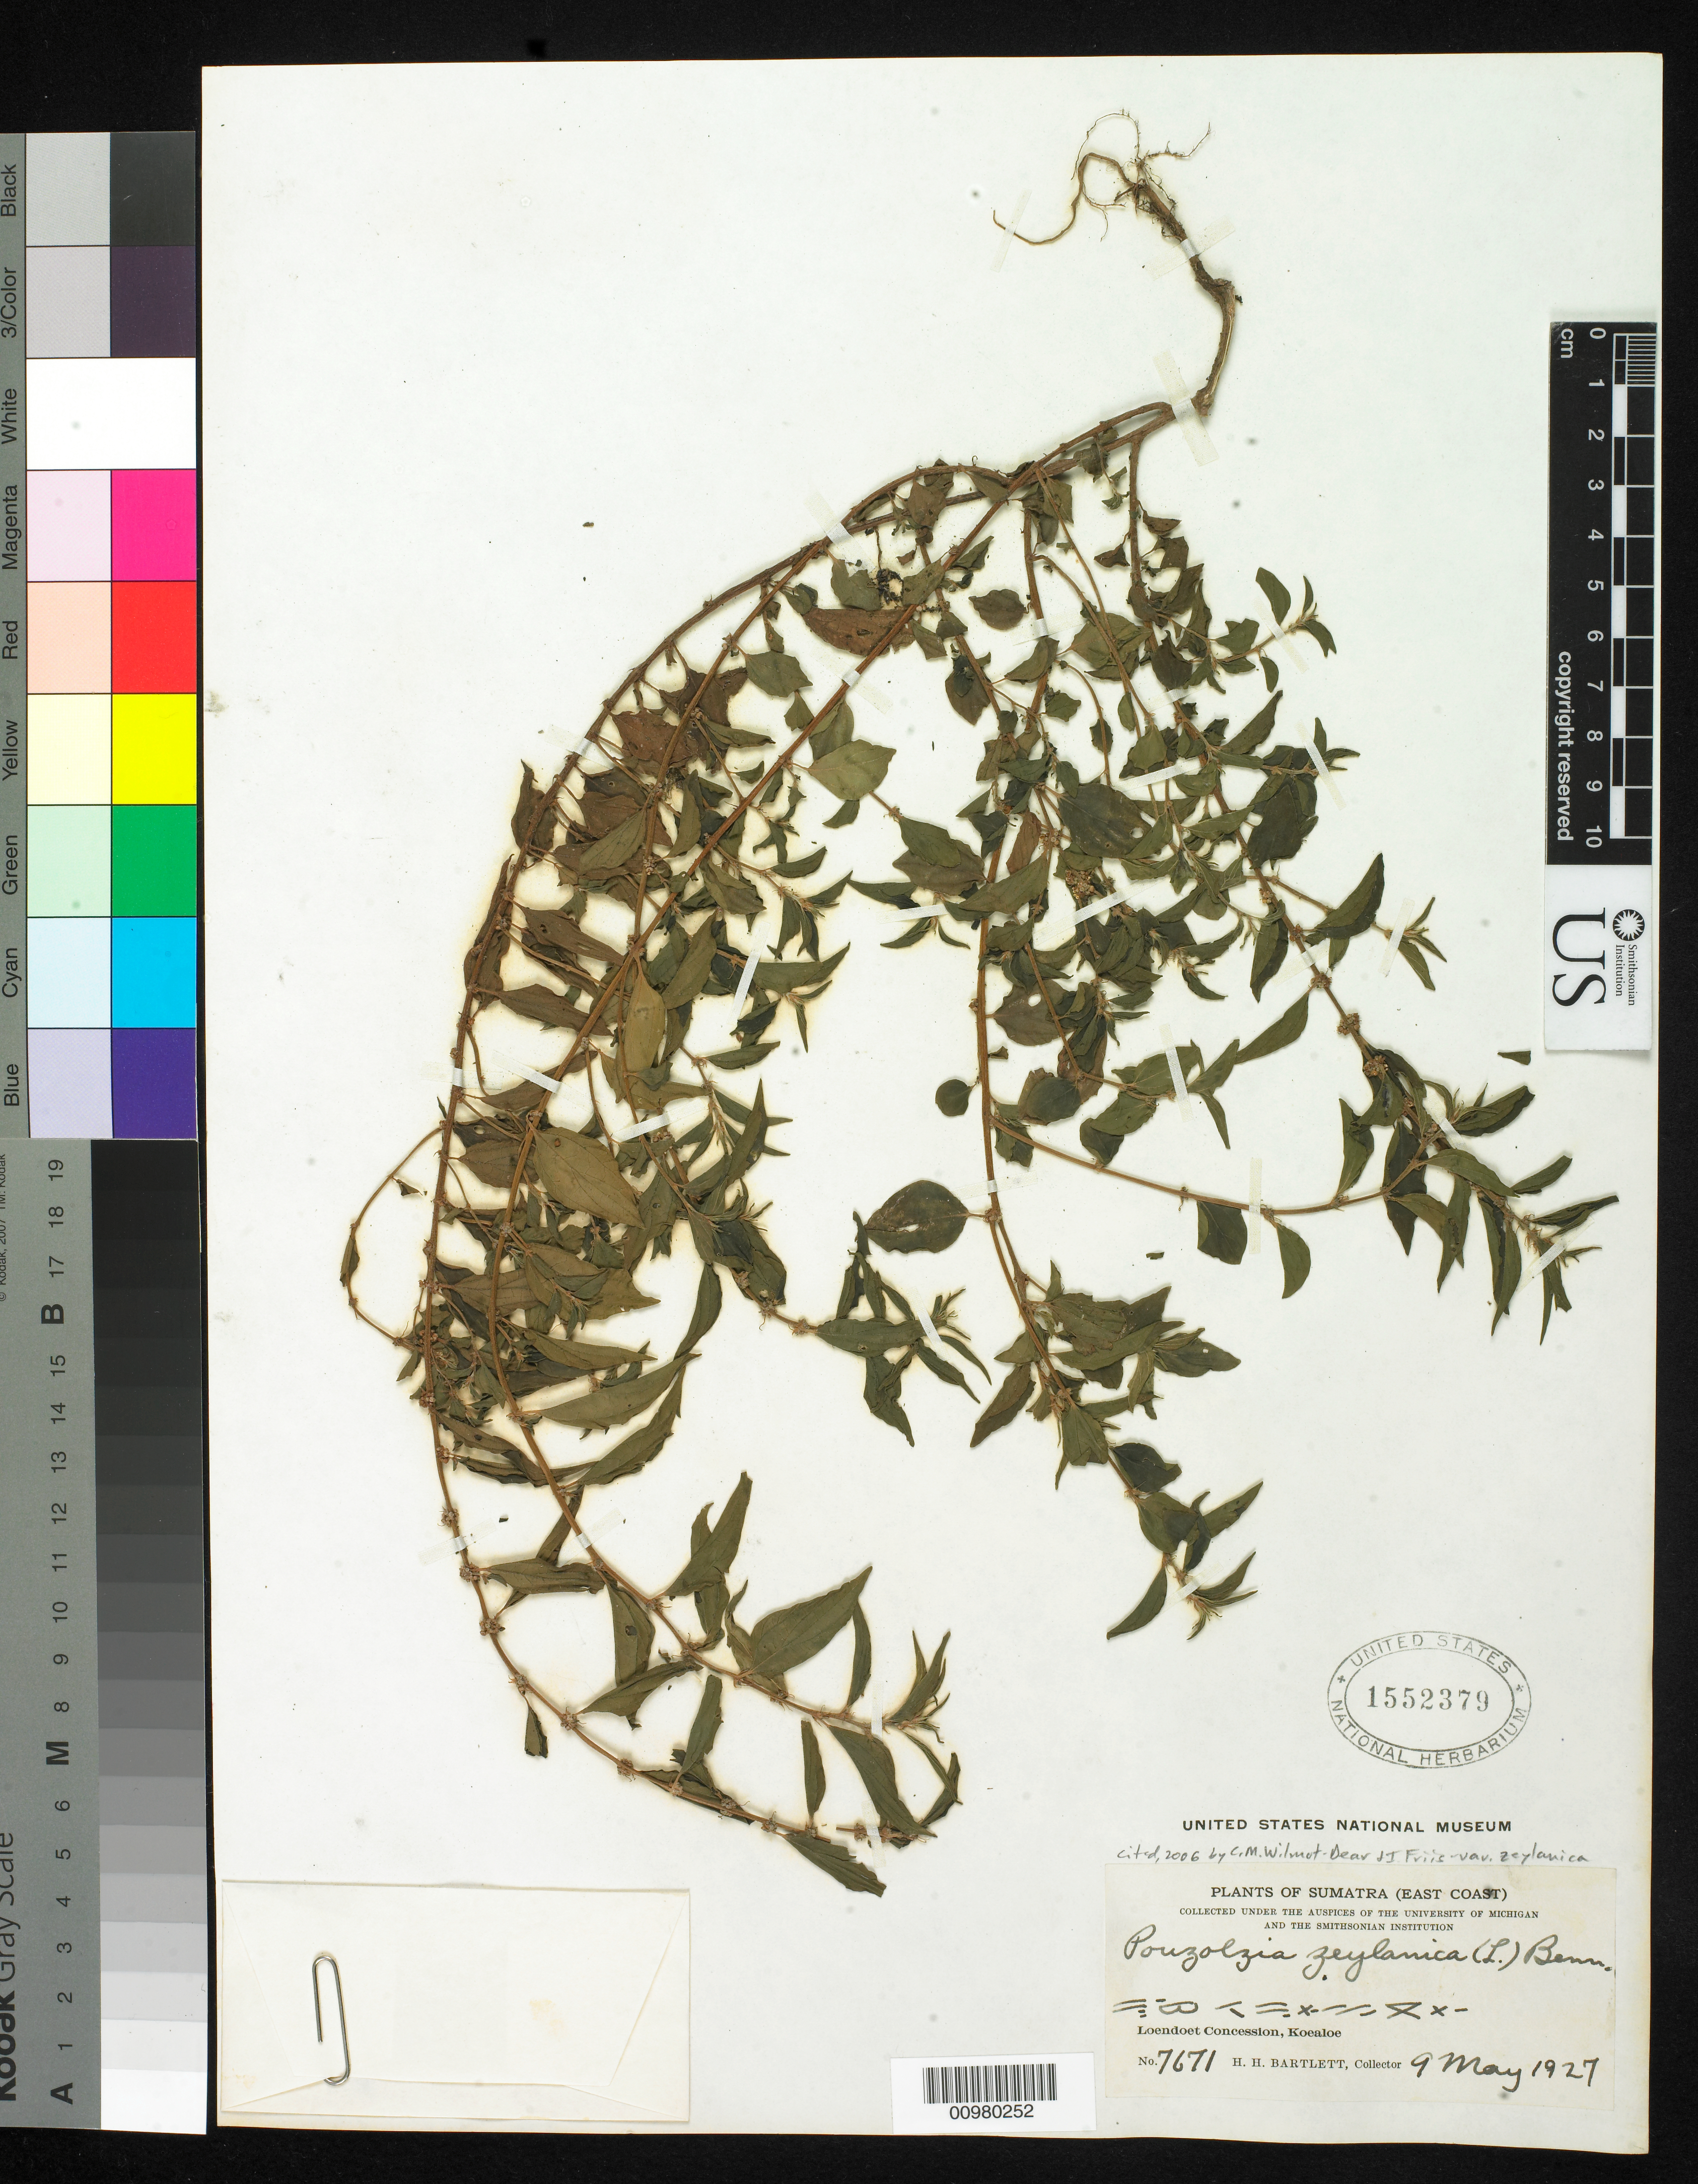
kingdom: Plantae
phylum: Tracheophyta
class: Magnoliopsida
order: Rosales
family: Urticaceae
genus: Pouzolzia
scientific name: Pouzolzia zeylanica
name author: (L.) Benn.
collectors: H. H. Bartlett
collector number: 7671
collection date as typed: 09 May 1927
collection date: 1927-05-09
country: Indonesia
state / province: Sumatra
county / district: North Sumatra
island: Sumatra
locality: Koealoe, Loendoet Concession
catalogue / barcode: US 1552379